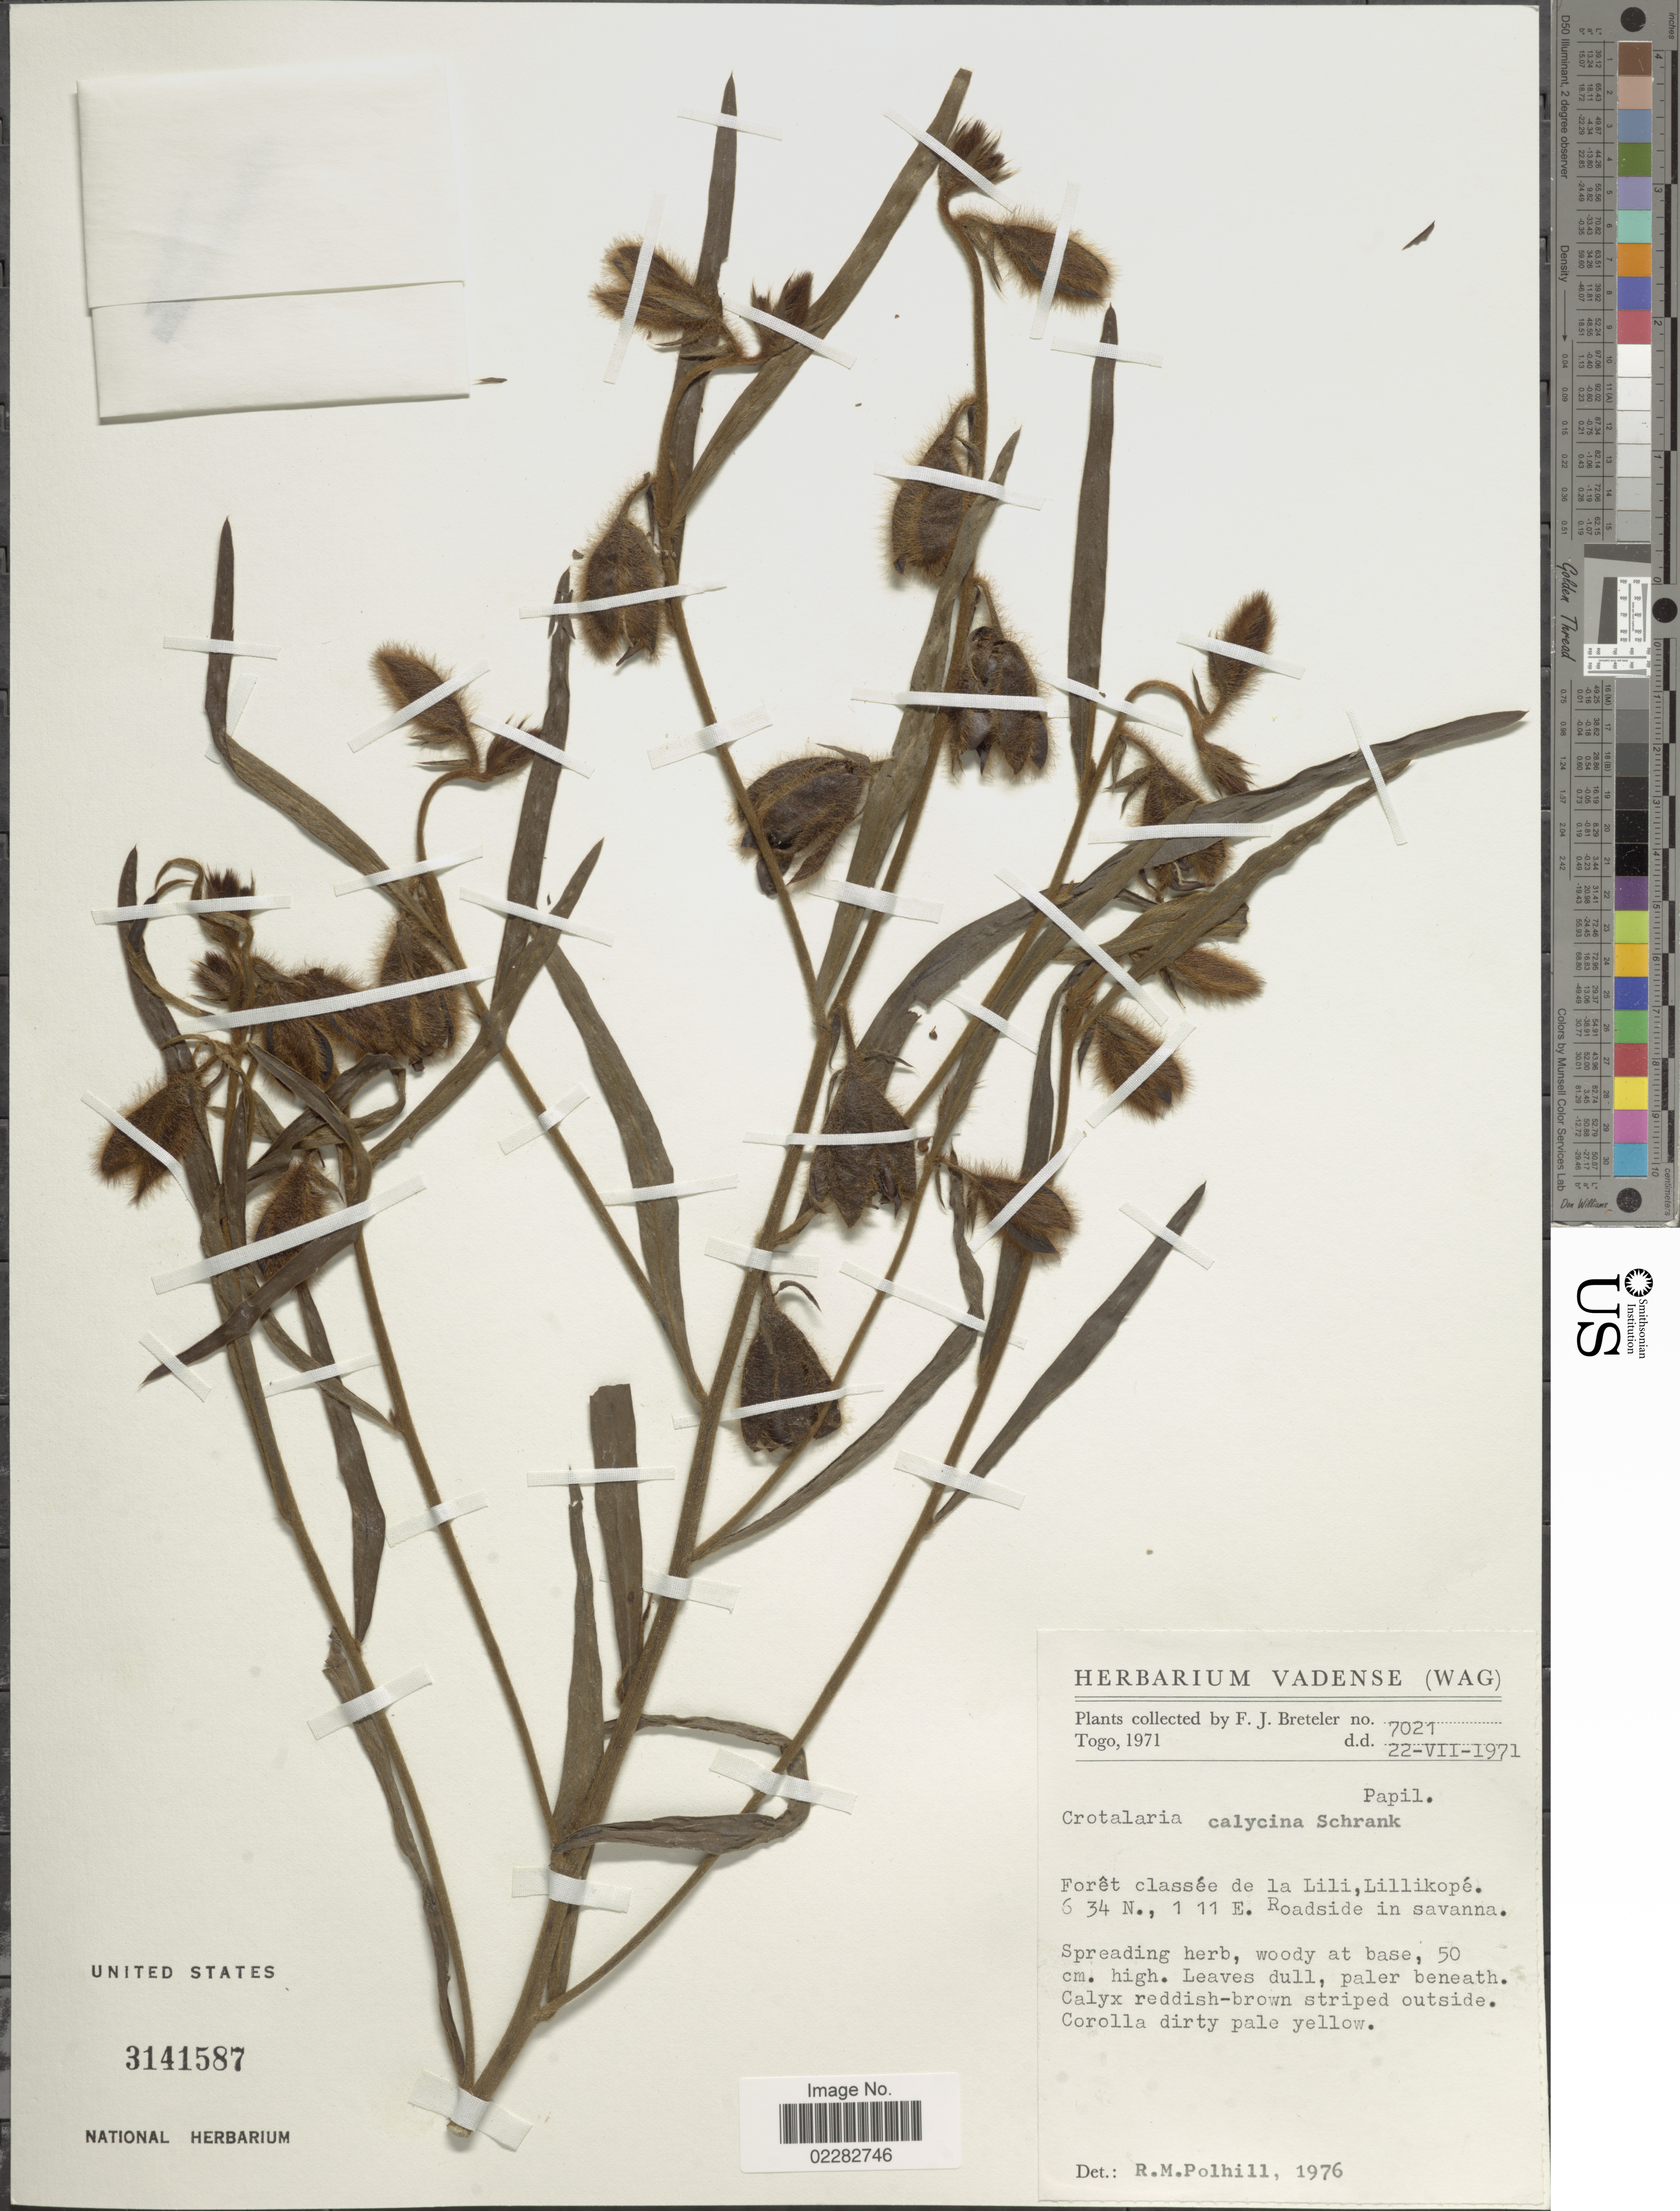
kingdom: Plantae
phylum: Tracheophyta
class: Magnoliopsida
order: Fabales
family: Fabaceae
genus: Crotalaria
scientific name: Crotalaria calycina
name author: Schrank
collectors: F. J. Breteler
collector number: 7021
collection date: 1971-07-22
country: Togo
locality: Foret classeee de la la Lili, Lillikope, roadside in savanna.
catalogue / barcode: US 3141587